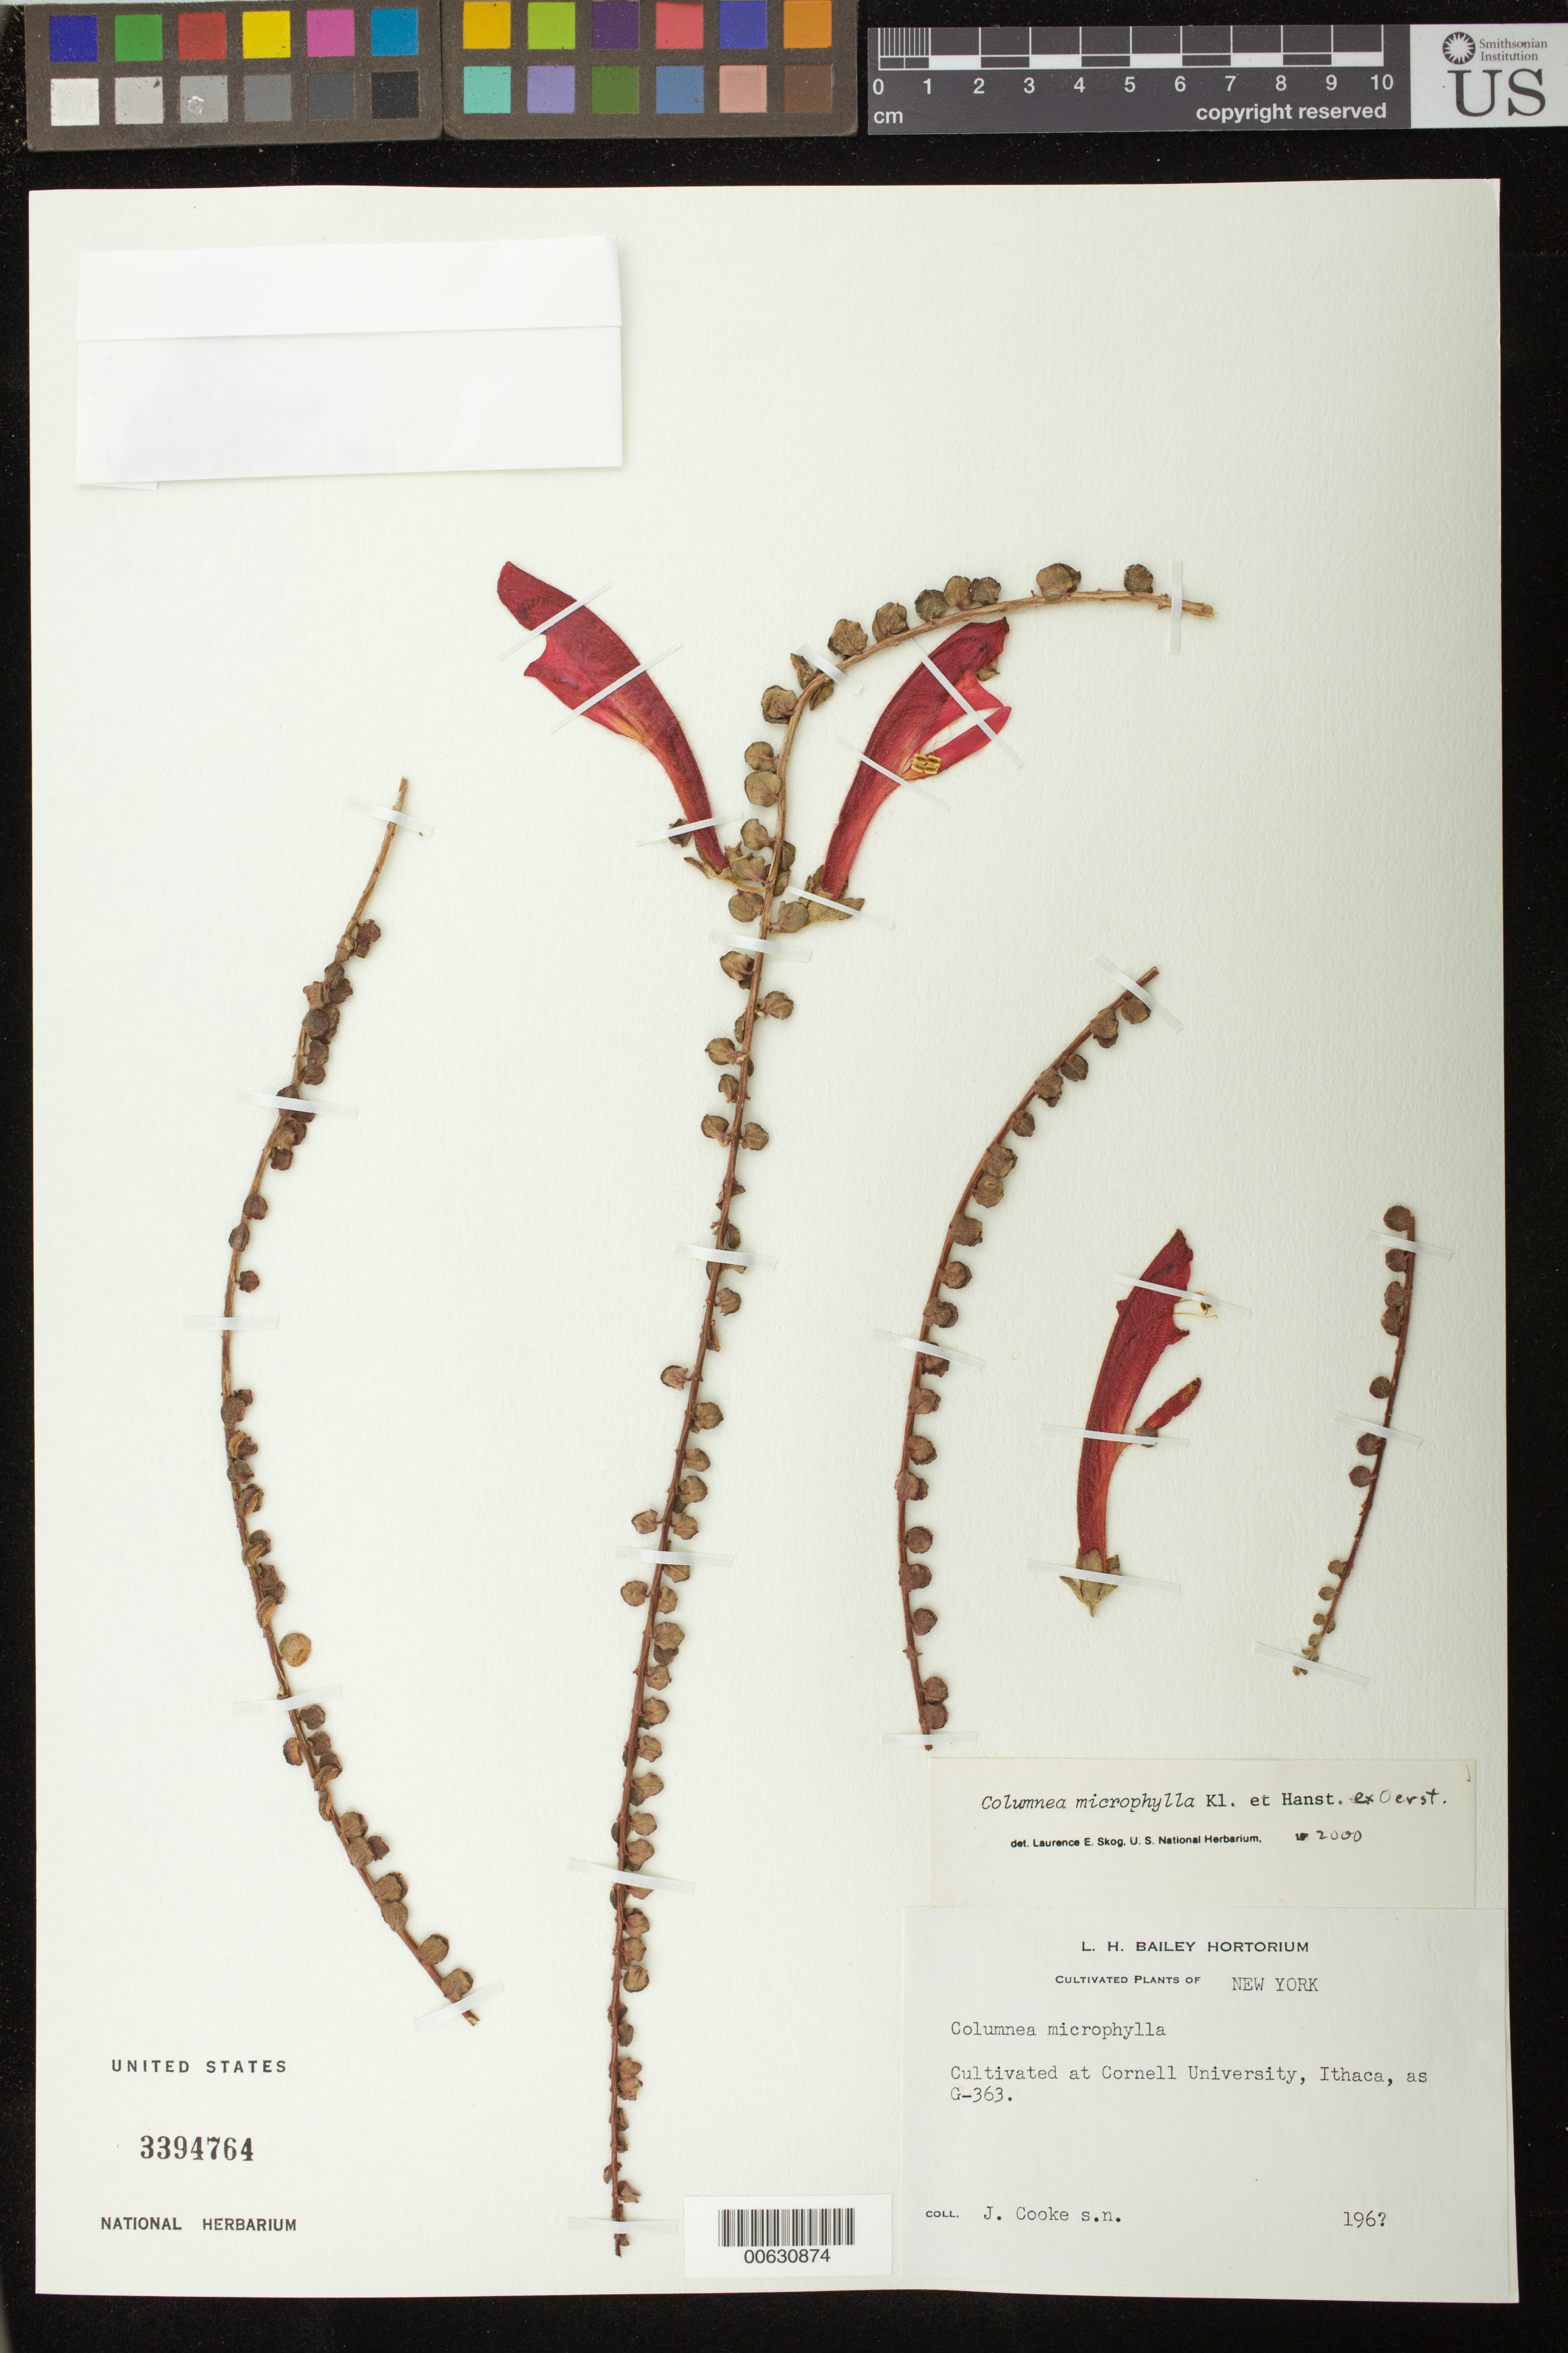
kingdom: Plantae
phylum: Tracheophyta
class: Magnoliopsida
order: Lamiales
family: Gesneriaceae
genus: Columnea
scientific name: Columnea microphylla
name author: Klotzsch & Hanst. ex Oerst.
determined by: Skog, Laurence E.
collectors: J. Cooke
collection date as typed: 196?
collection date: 1960/1969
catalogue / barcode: US 3394764